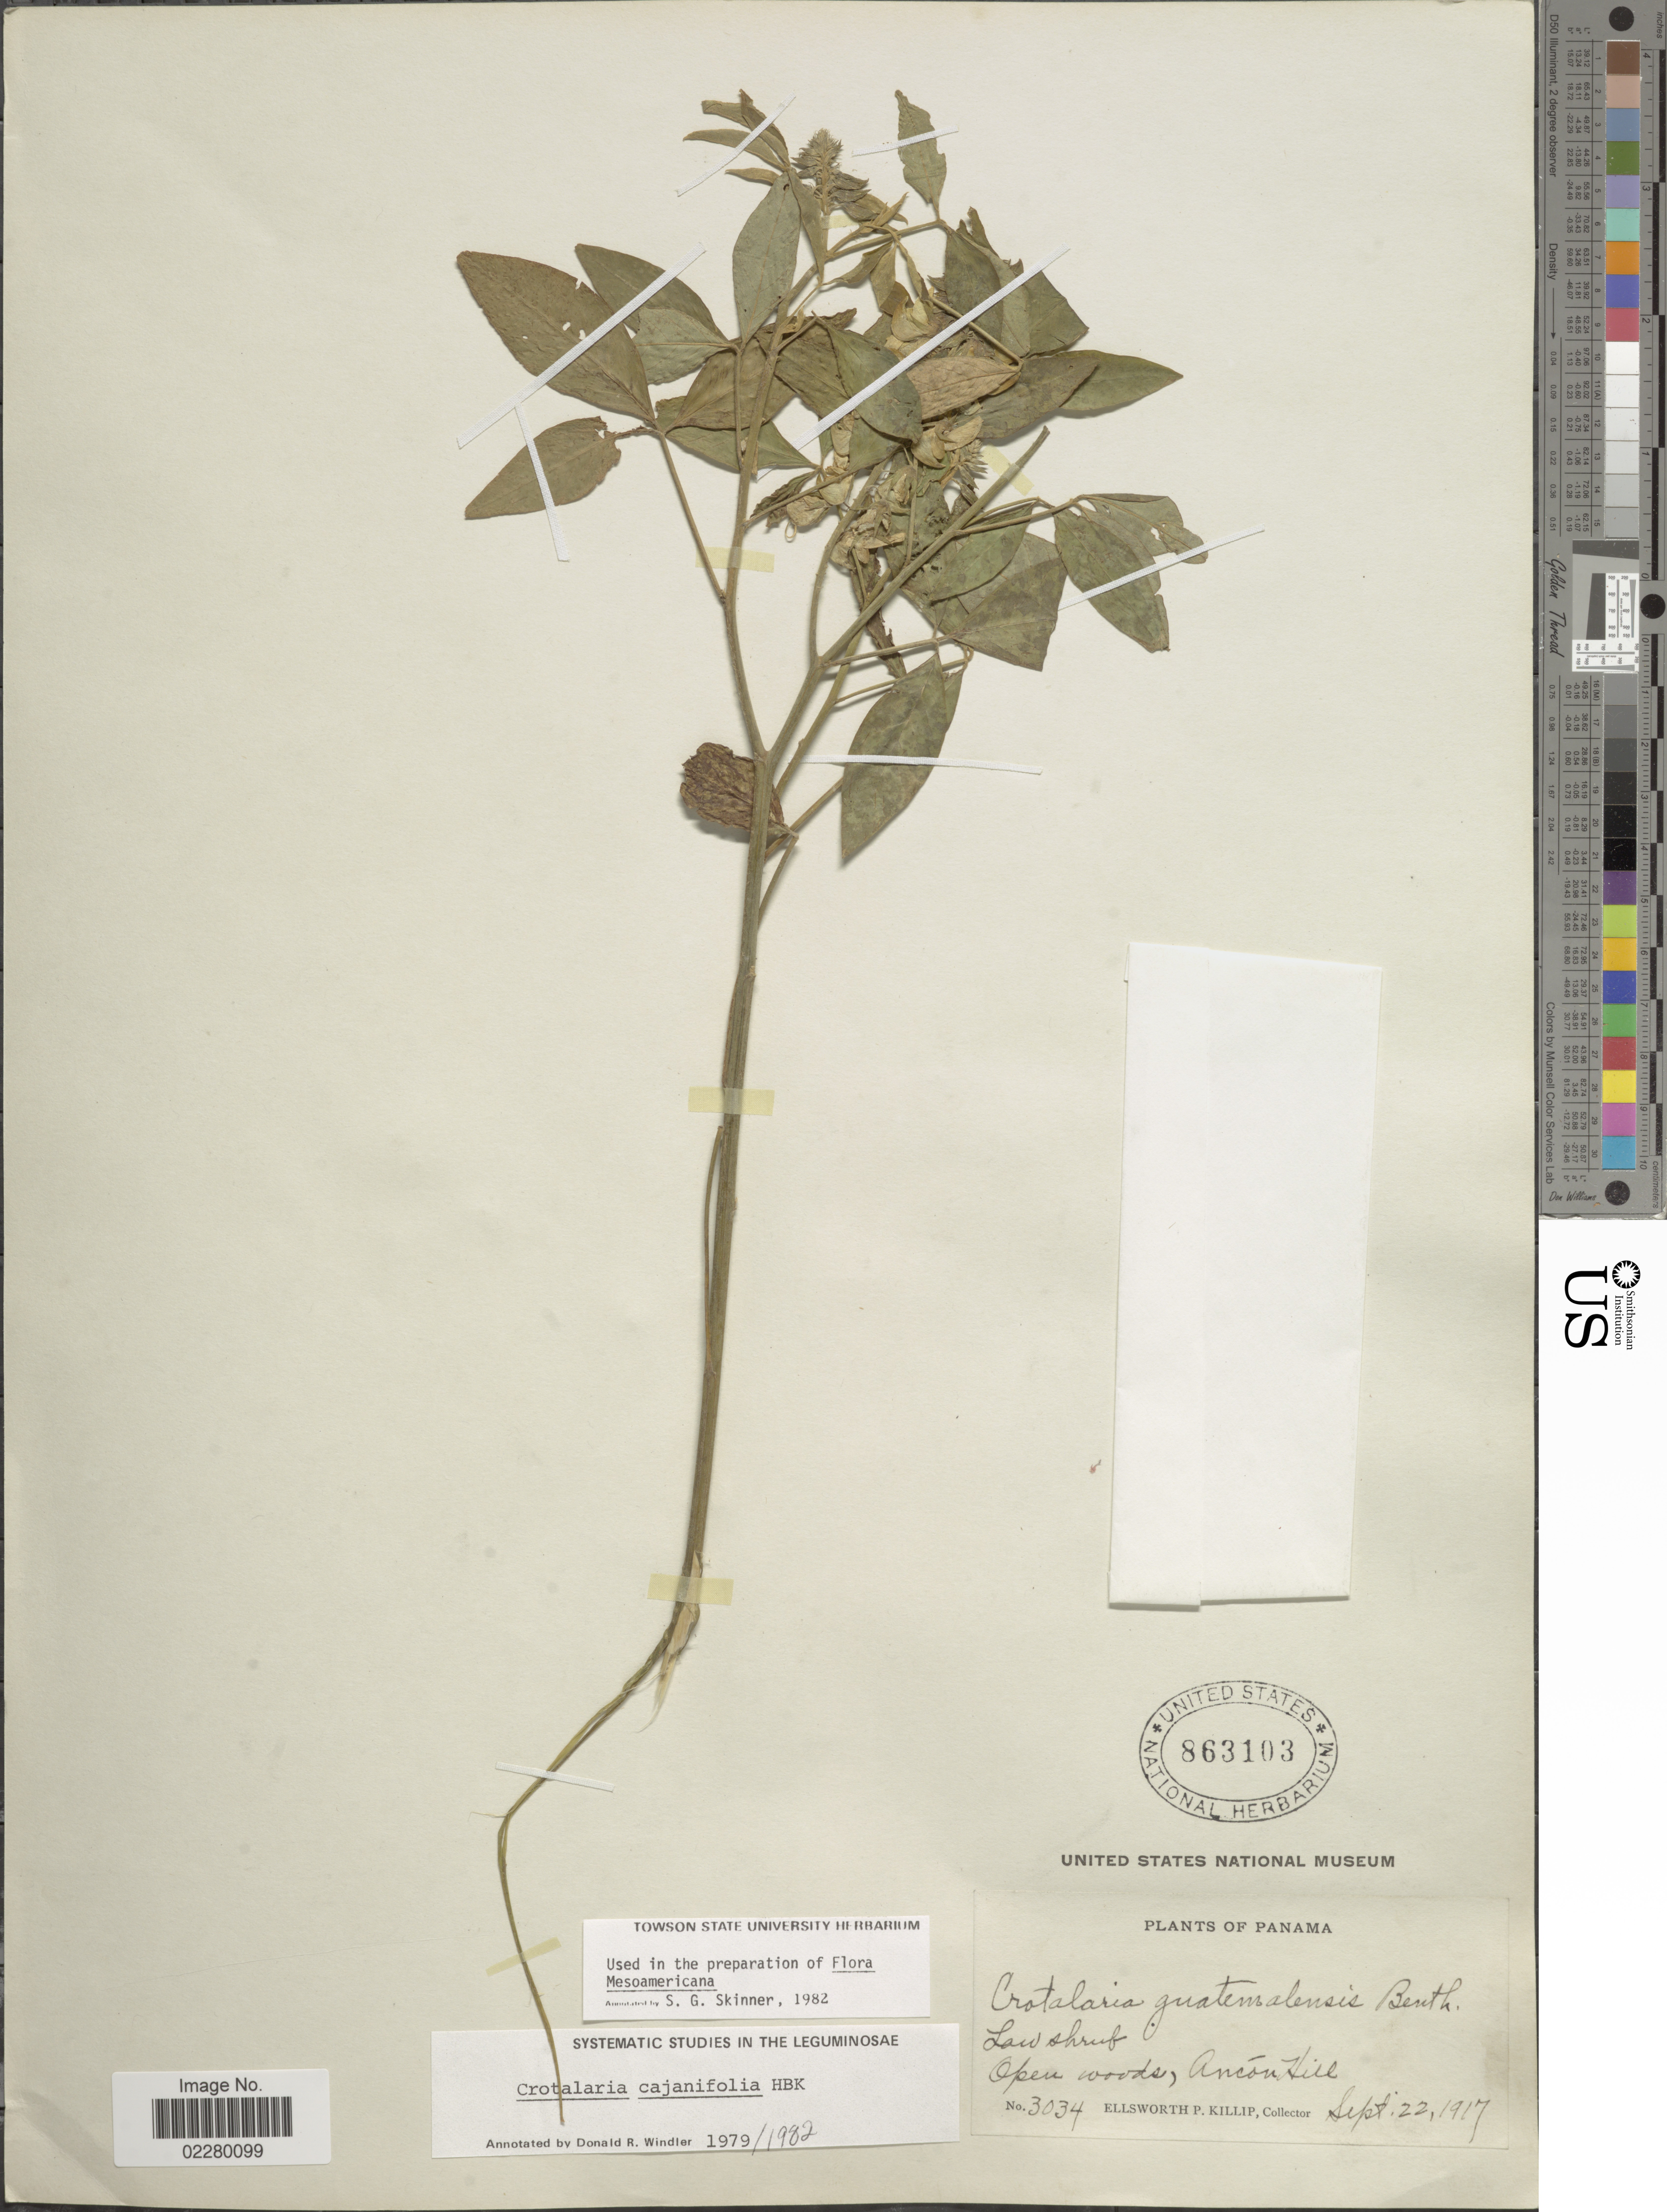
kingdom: Plantae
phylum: Tracheophyta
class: Magnoliopsida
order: Fabales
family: Fabaceae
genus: Crotalaria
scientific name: Crotalaria cajanifolia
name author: Kunth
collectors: E. P. Killip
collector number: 3034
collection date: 1917-09-22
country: Panama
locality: Open woods, Ancón Hill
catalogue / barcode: US 863103